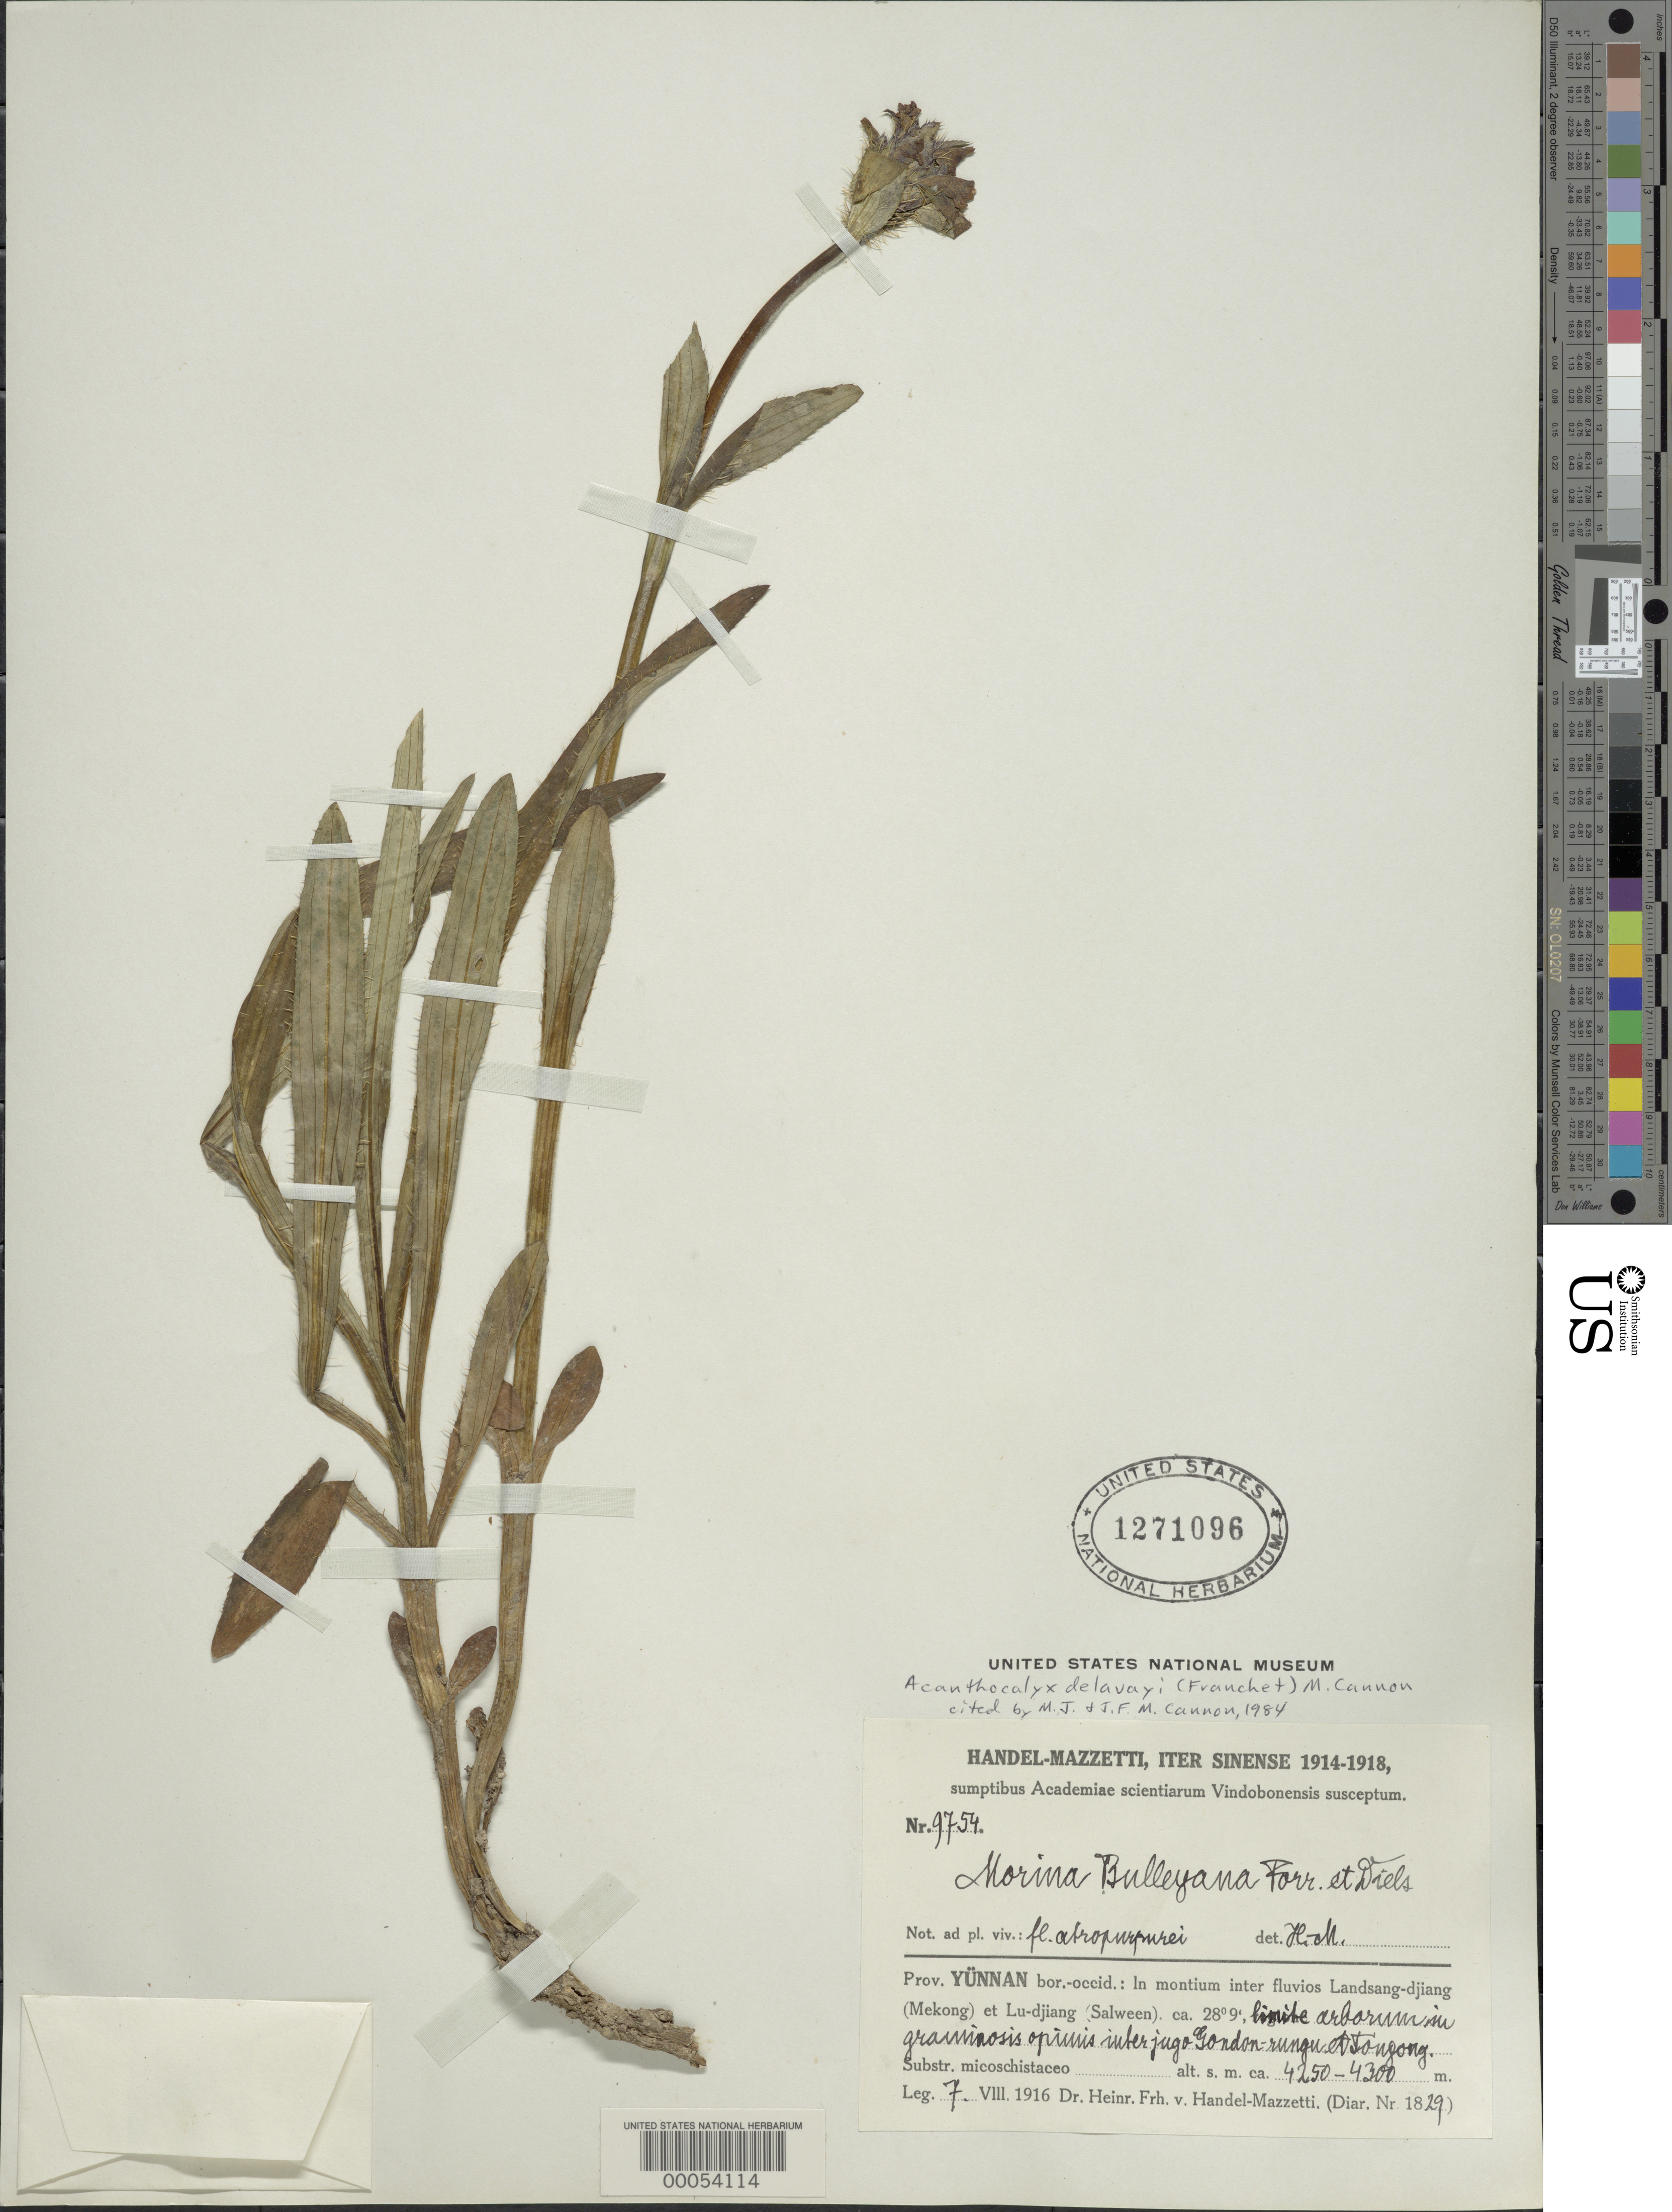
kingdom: Plantae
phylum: Tracheophyta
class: Magnoliopsida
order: Dipsacales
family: Caprifoliaceae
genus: Acanthocalyx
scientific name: Acanthocalyx delavayi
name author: (Franch.) M.J. Cannon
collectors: H. Handel-Mazzetti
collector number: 1829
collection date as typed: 07 Aug 1916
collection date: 1916-08-07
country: China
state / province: Yunnan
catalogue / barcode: US 1271096